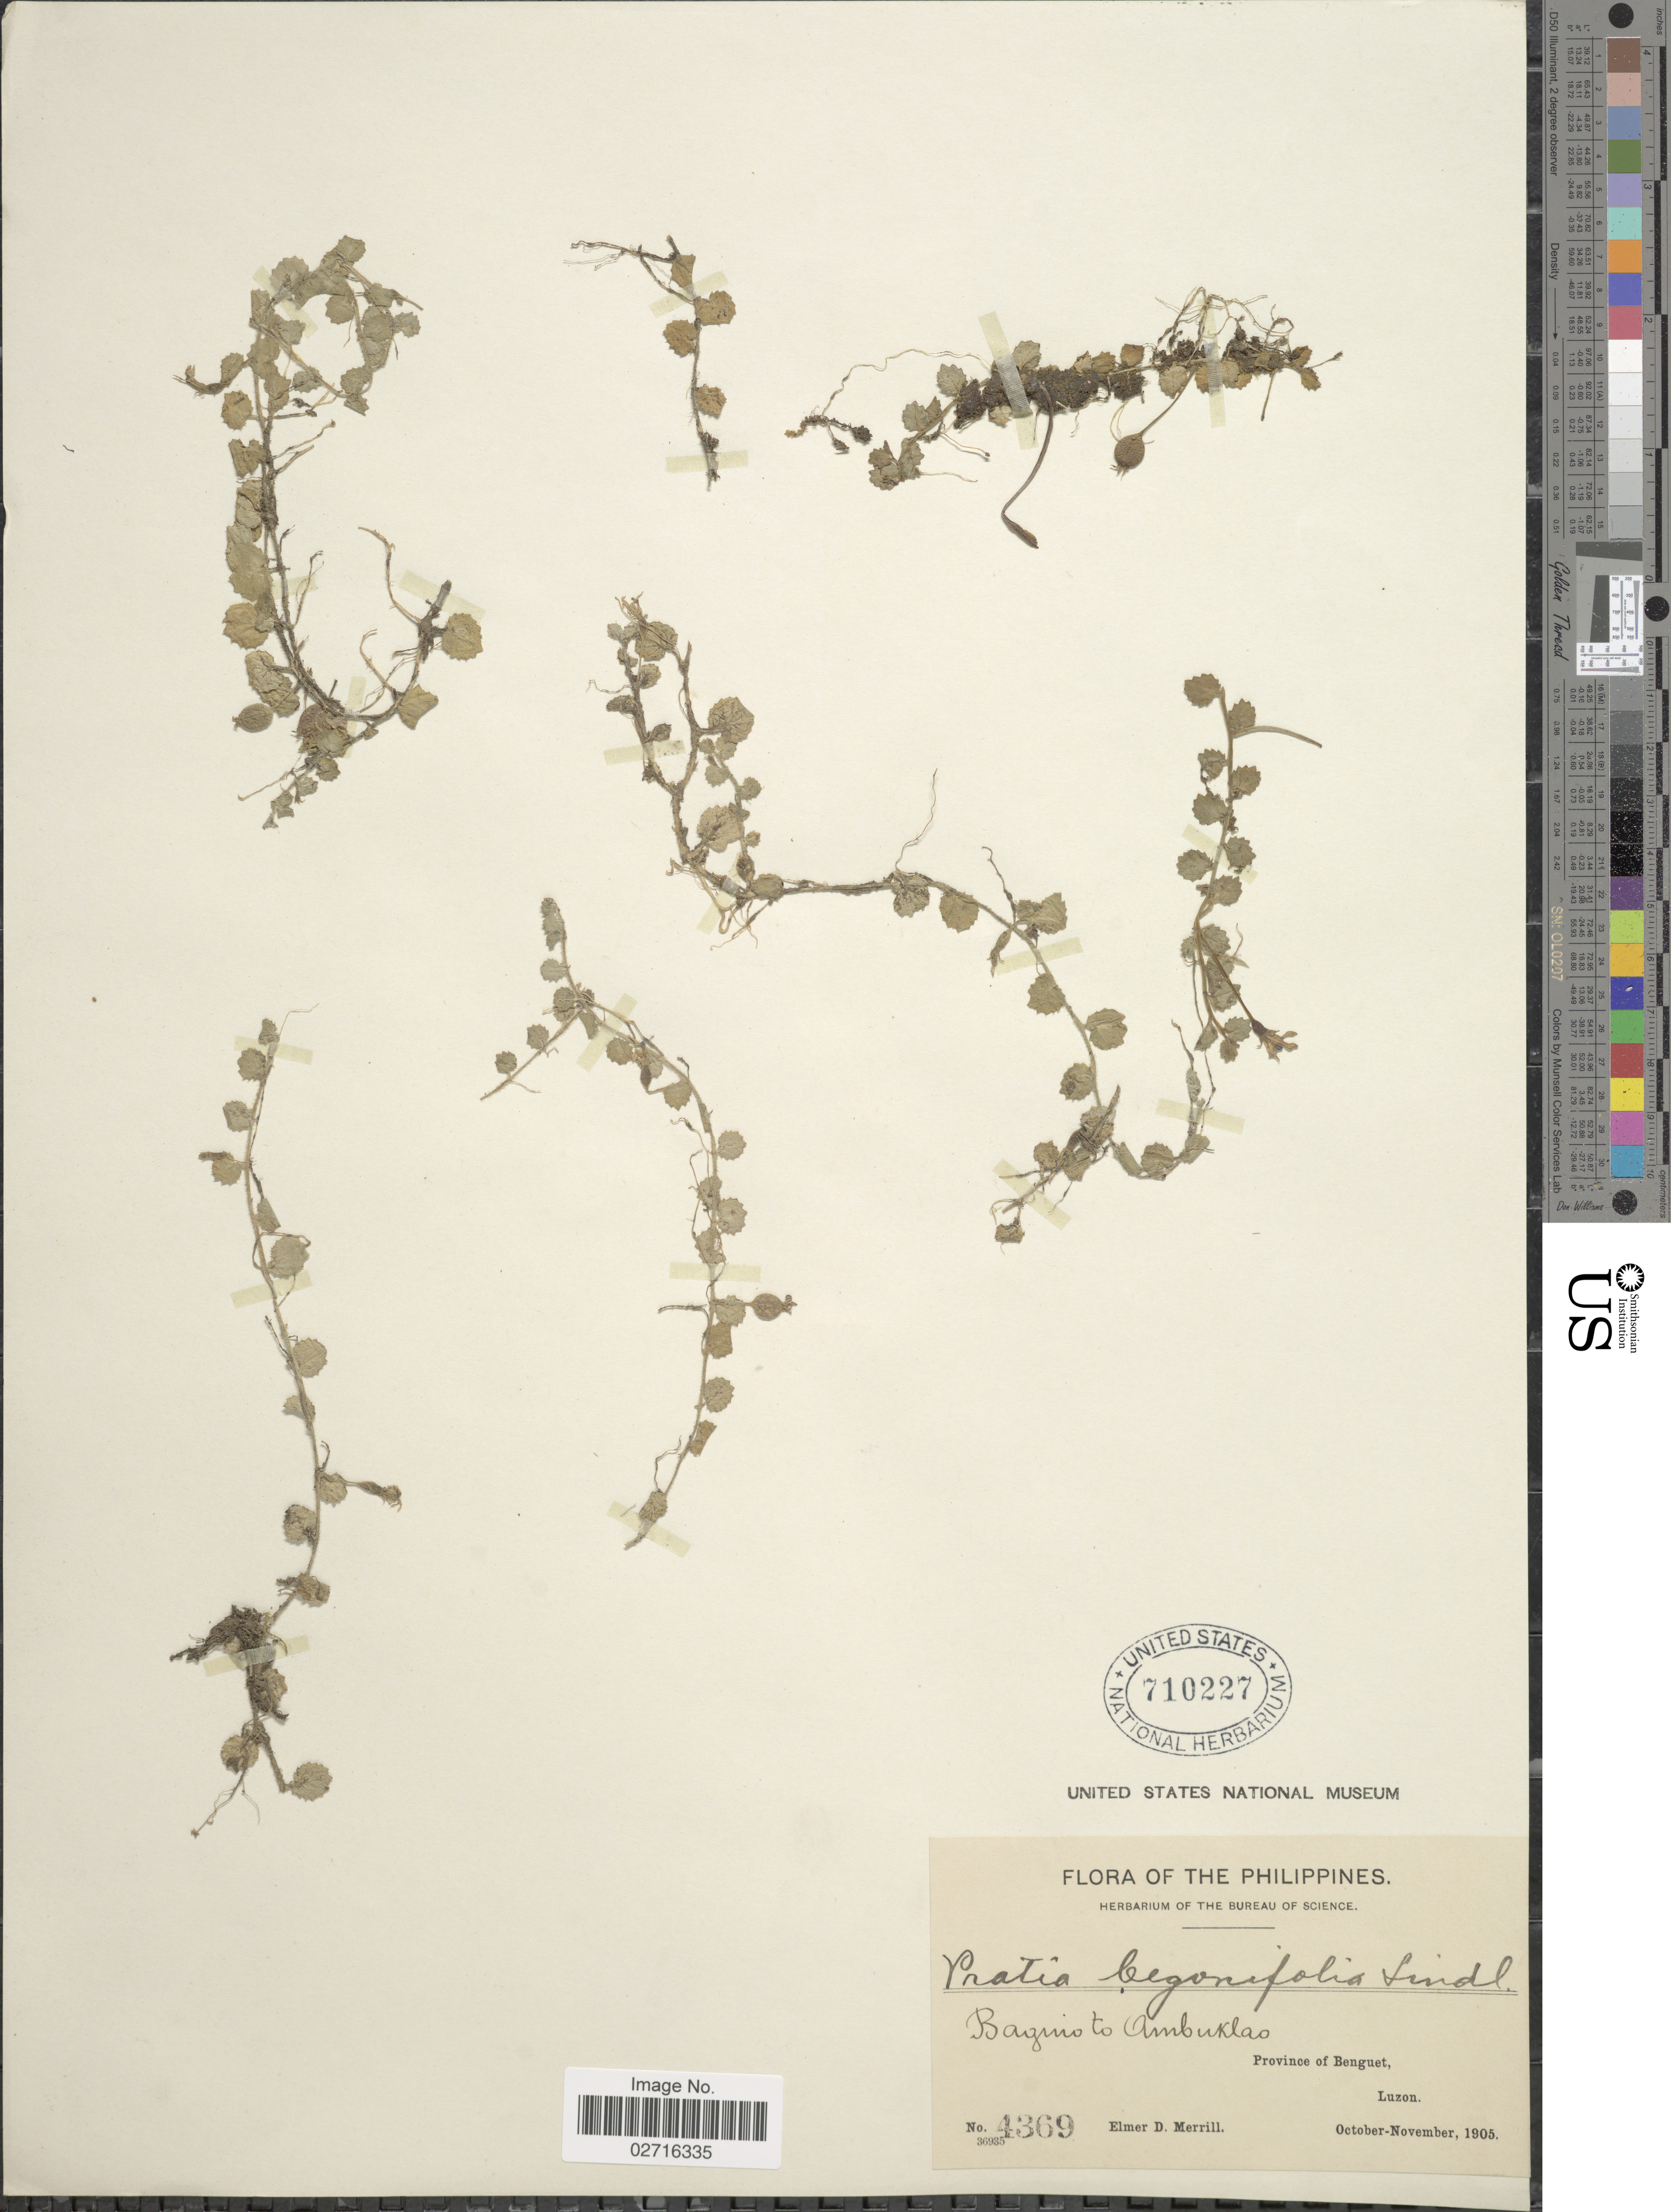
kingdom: Plantae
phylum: Tracheophyta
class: Magnoliopsida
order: Asterales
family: Campanulaceae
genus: Pratia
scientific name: Pratia nummularia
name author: (Lam.) A. Braun & Asch.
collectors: E. D. Merrill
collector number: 4369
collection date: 1905-10/1905-11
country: Philippines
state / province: Cordillera (Administrative Region)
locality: Baguio to Ambuklao, Province of Benguet, Luzon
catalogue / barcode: US 710227